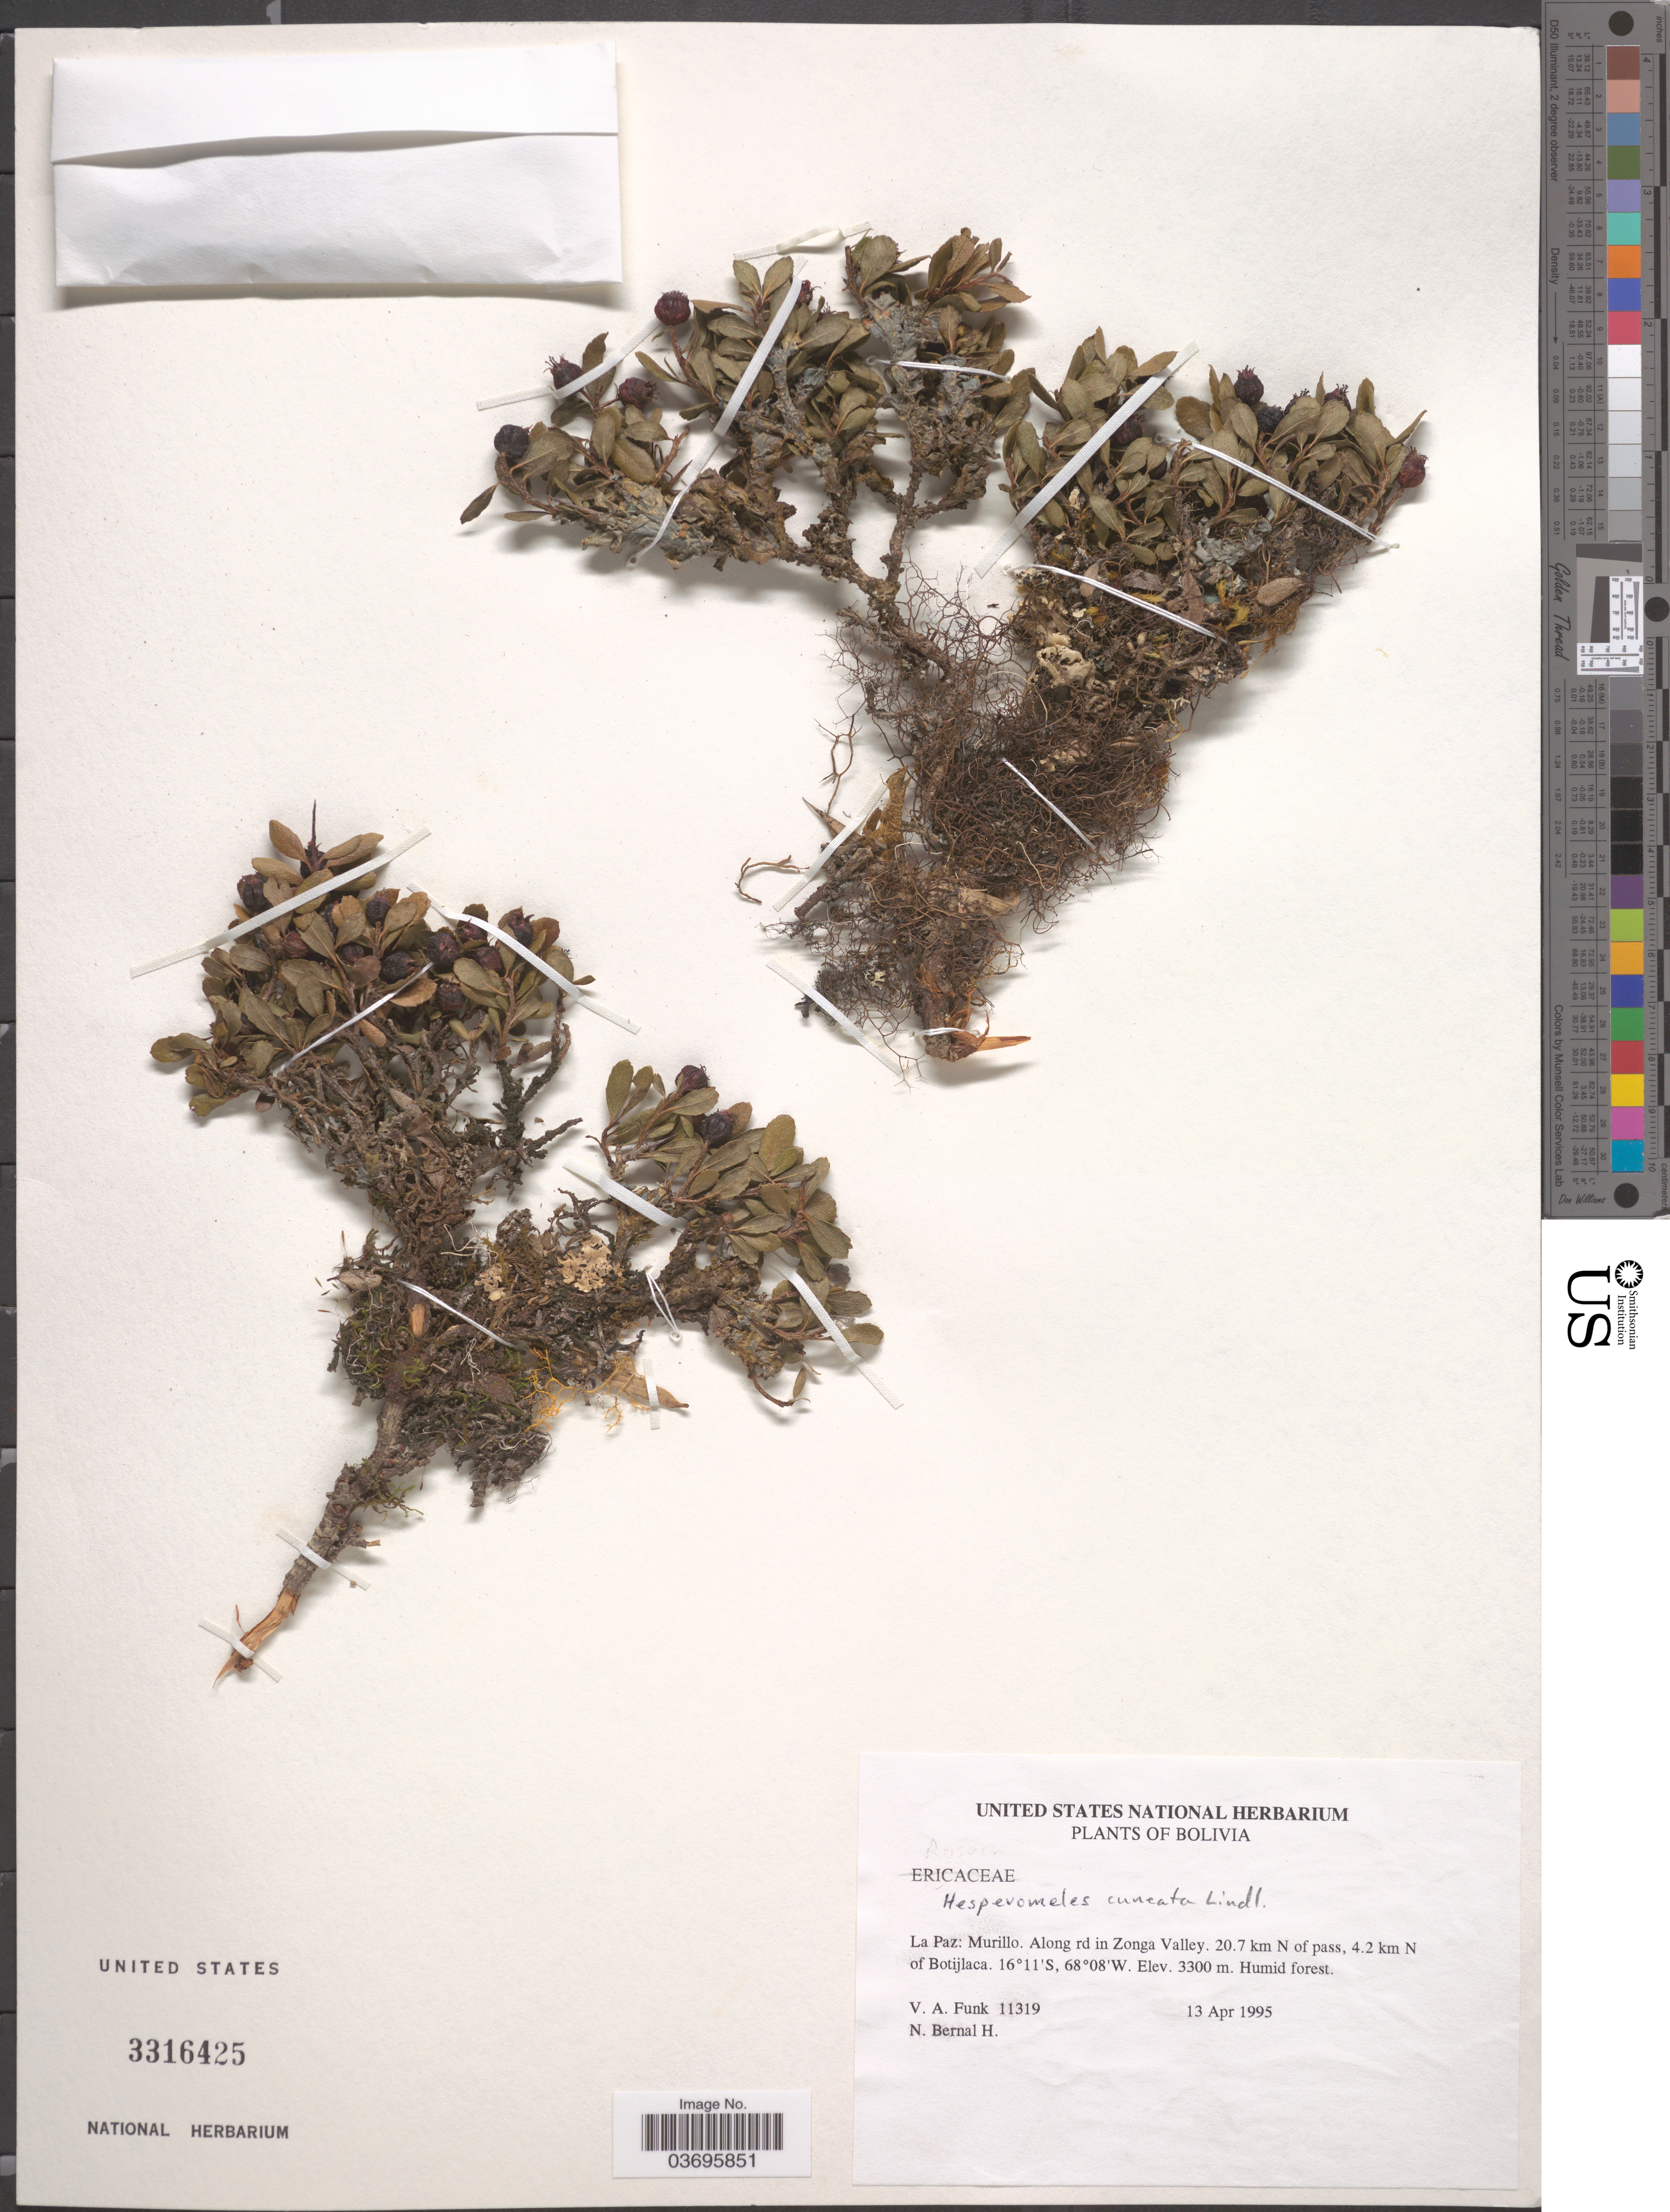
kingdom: Plantae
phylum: Tracheophyta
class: Magnoliopsida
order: Rosales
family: Rosaceae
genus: Hesperomeles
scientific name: Hesperomeles cuneata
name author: Lindl.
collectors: V. Funk & N. Bernal H.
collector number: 11319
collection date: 1995-04-13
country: Bolivia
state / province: La Paz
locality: Murillo. Along rd in Zonga Valley. 20.7 km N of pass, 4.2 km N of Botjilaca.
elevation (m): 3300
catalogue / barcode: US 3316425